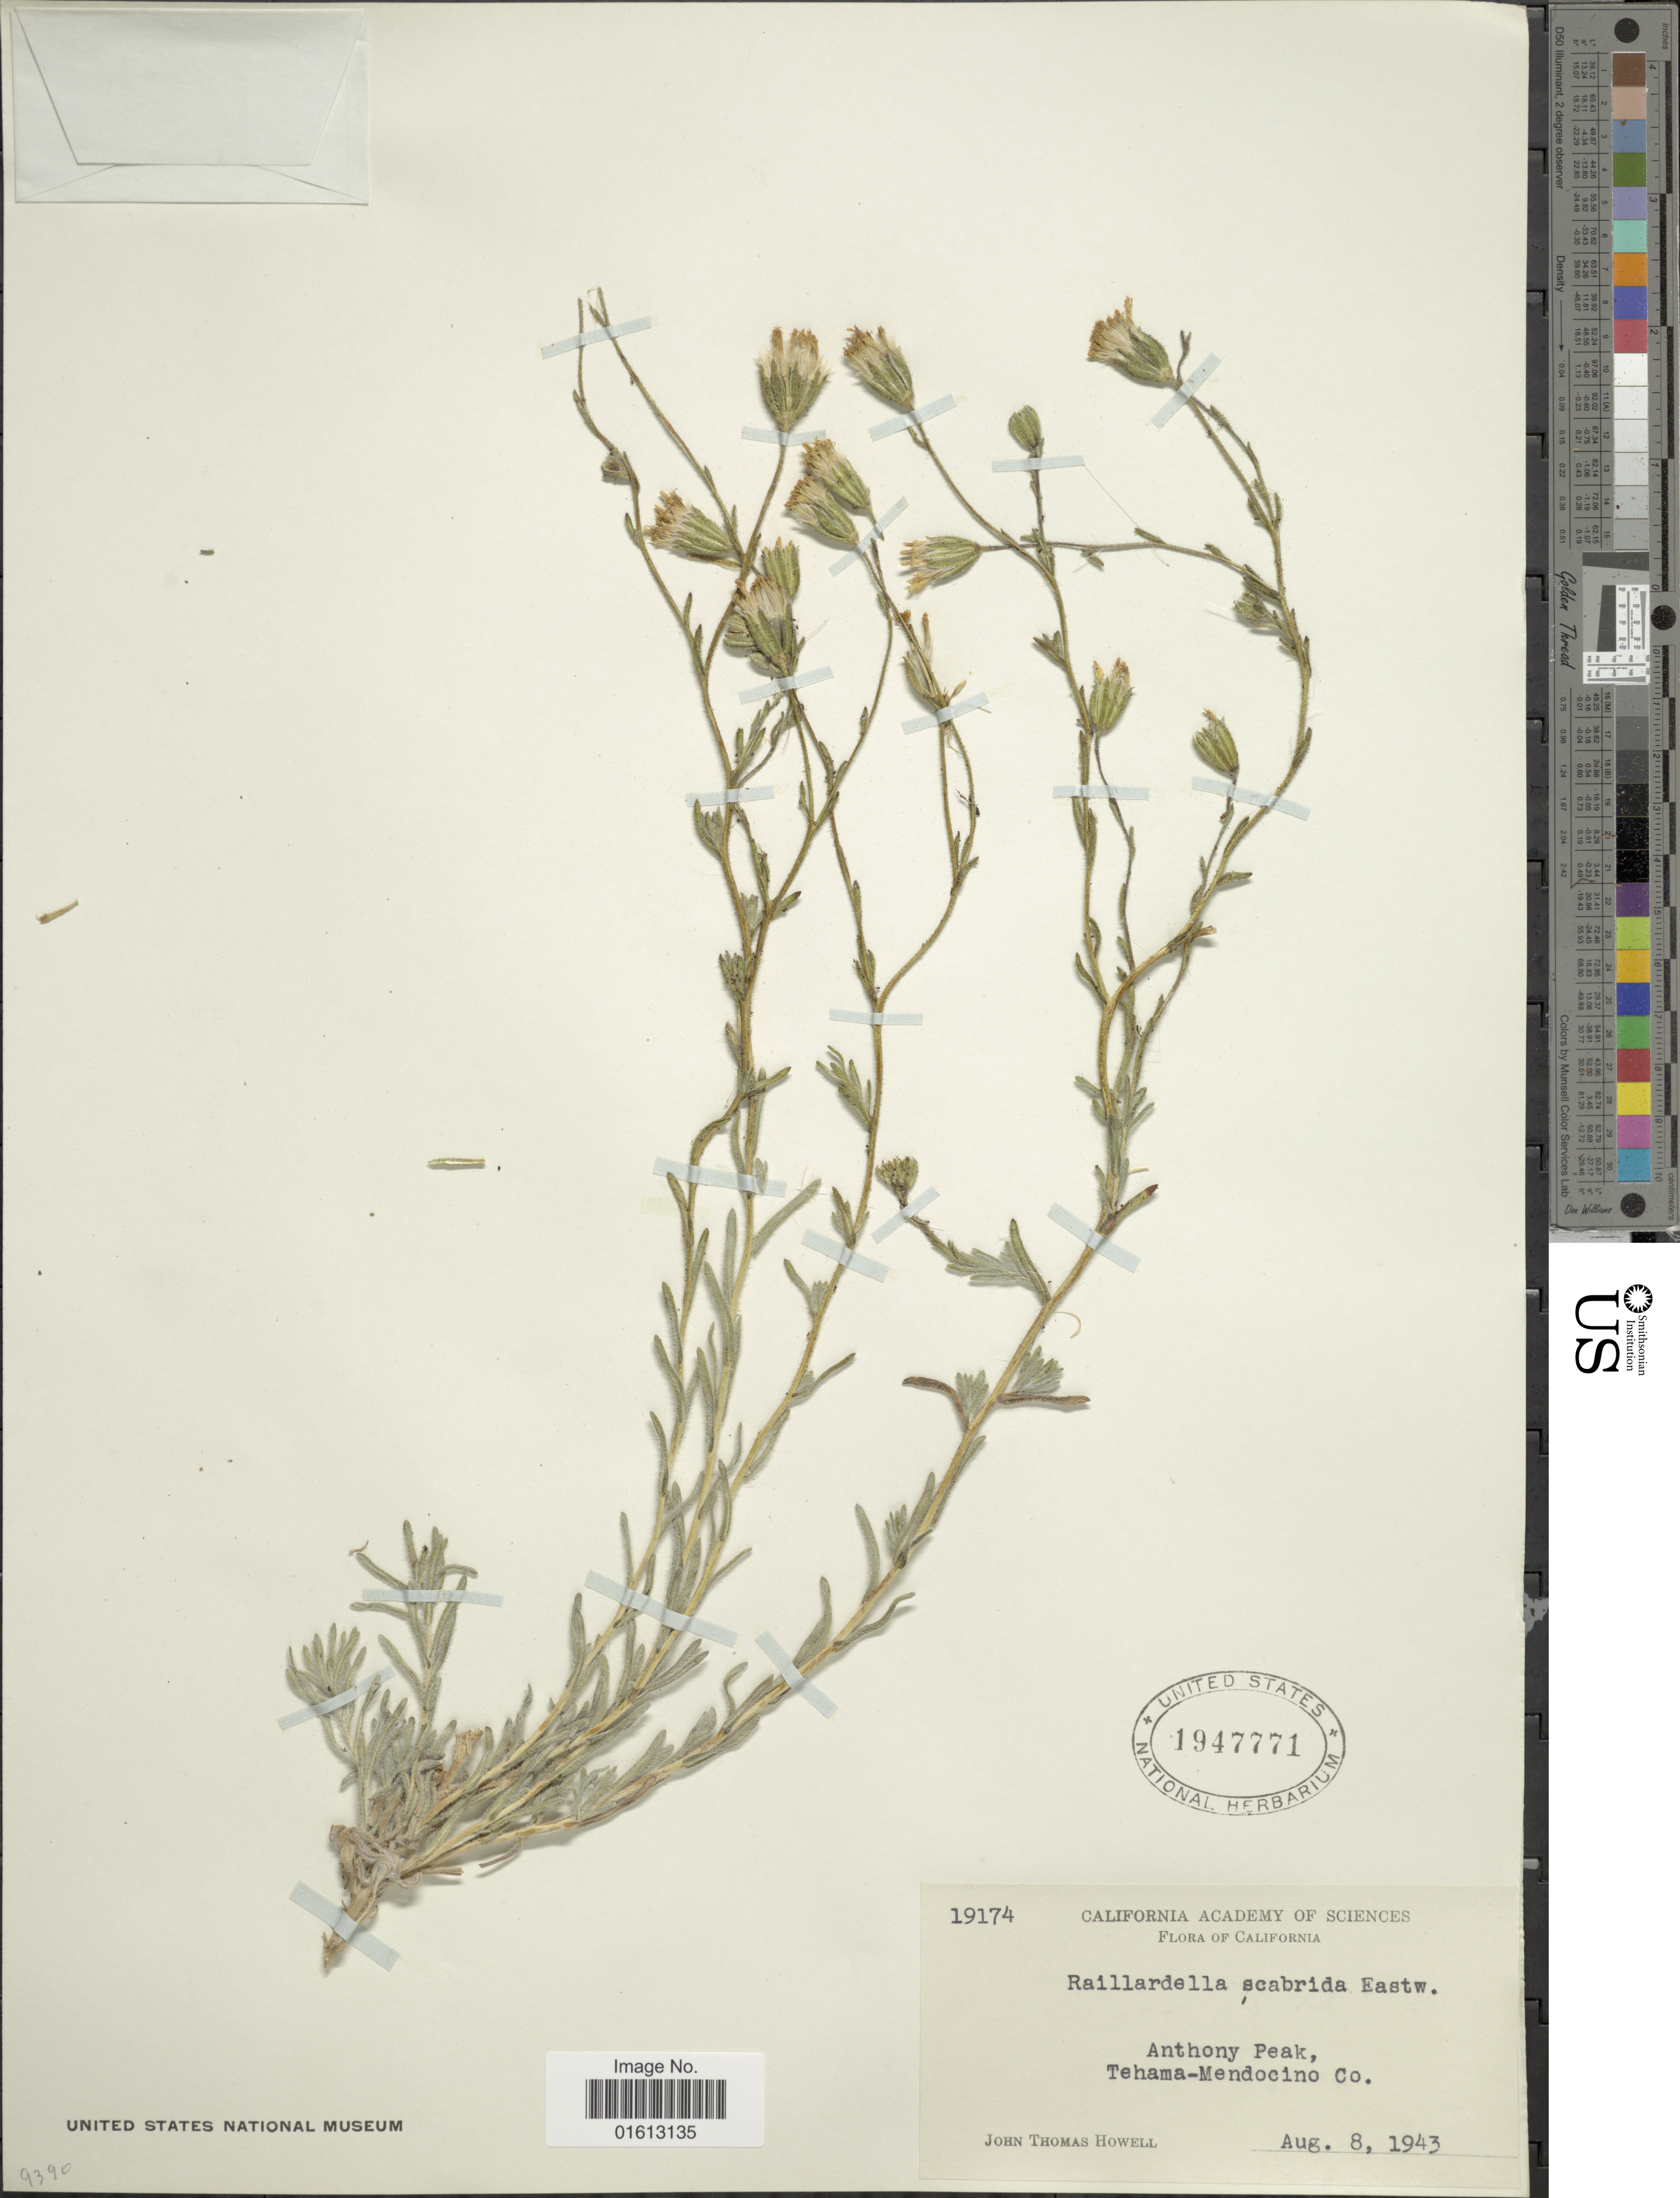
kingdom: Plantae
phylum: Tracheophyta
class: Magnoliopsida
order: Asterales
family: Asteraceae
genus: Anisocarpus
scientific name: Anisocarpus scabridus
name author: (Eastw.) B.G. Baldwin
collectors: J. T. Howell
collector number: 19174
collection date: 1943-08-08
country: United States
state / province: California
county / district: Mendocino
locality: California, Anthony Peak, Tehama-Mendocino Co.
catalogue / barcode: US 1947771